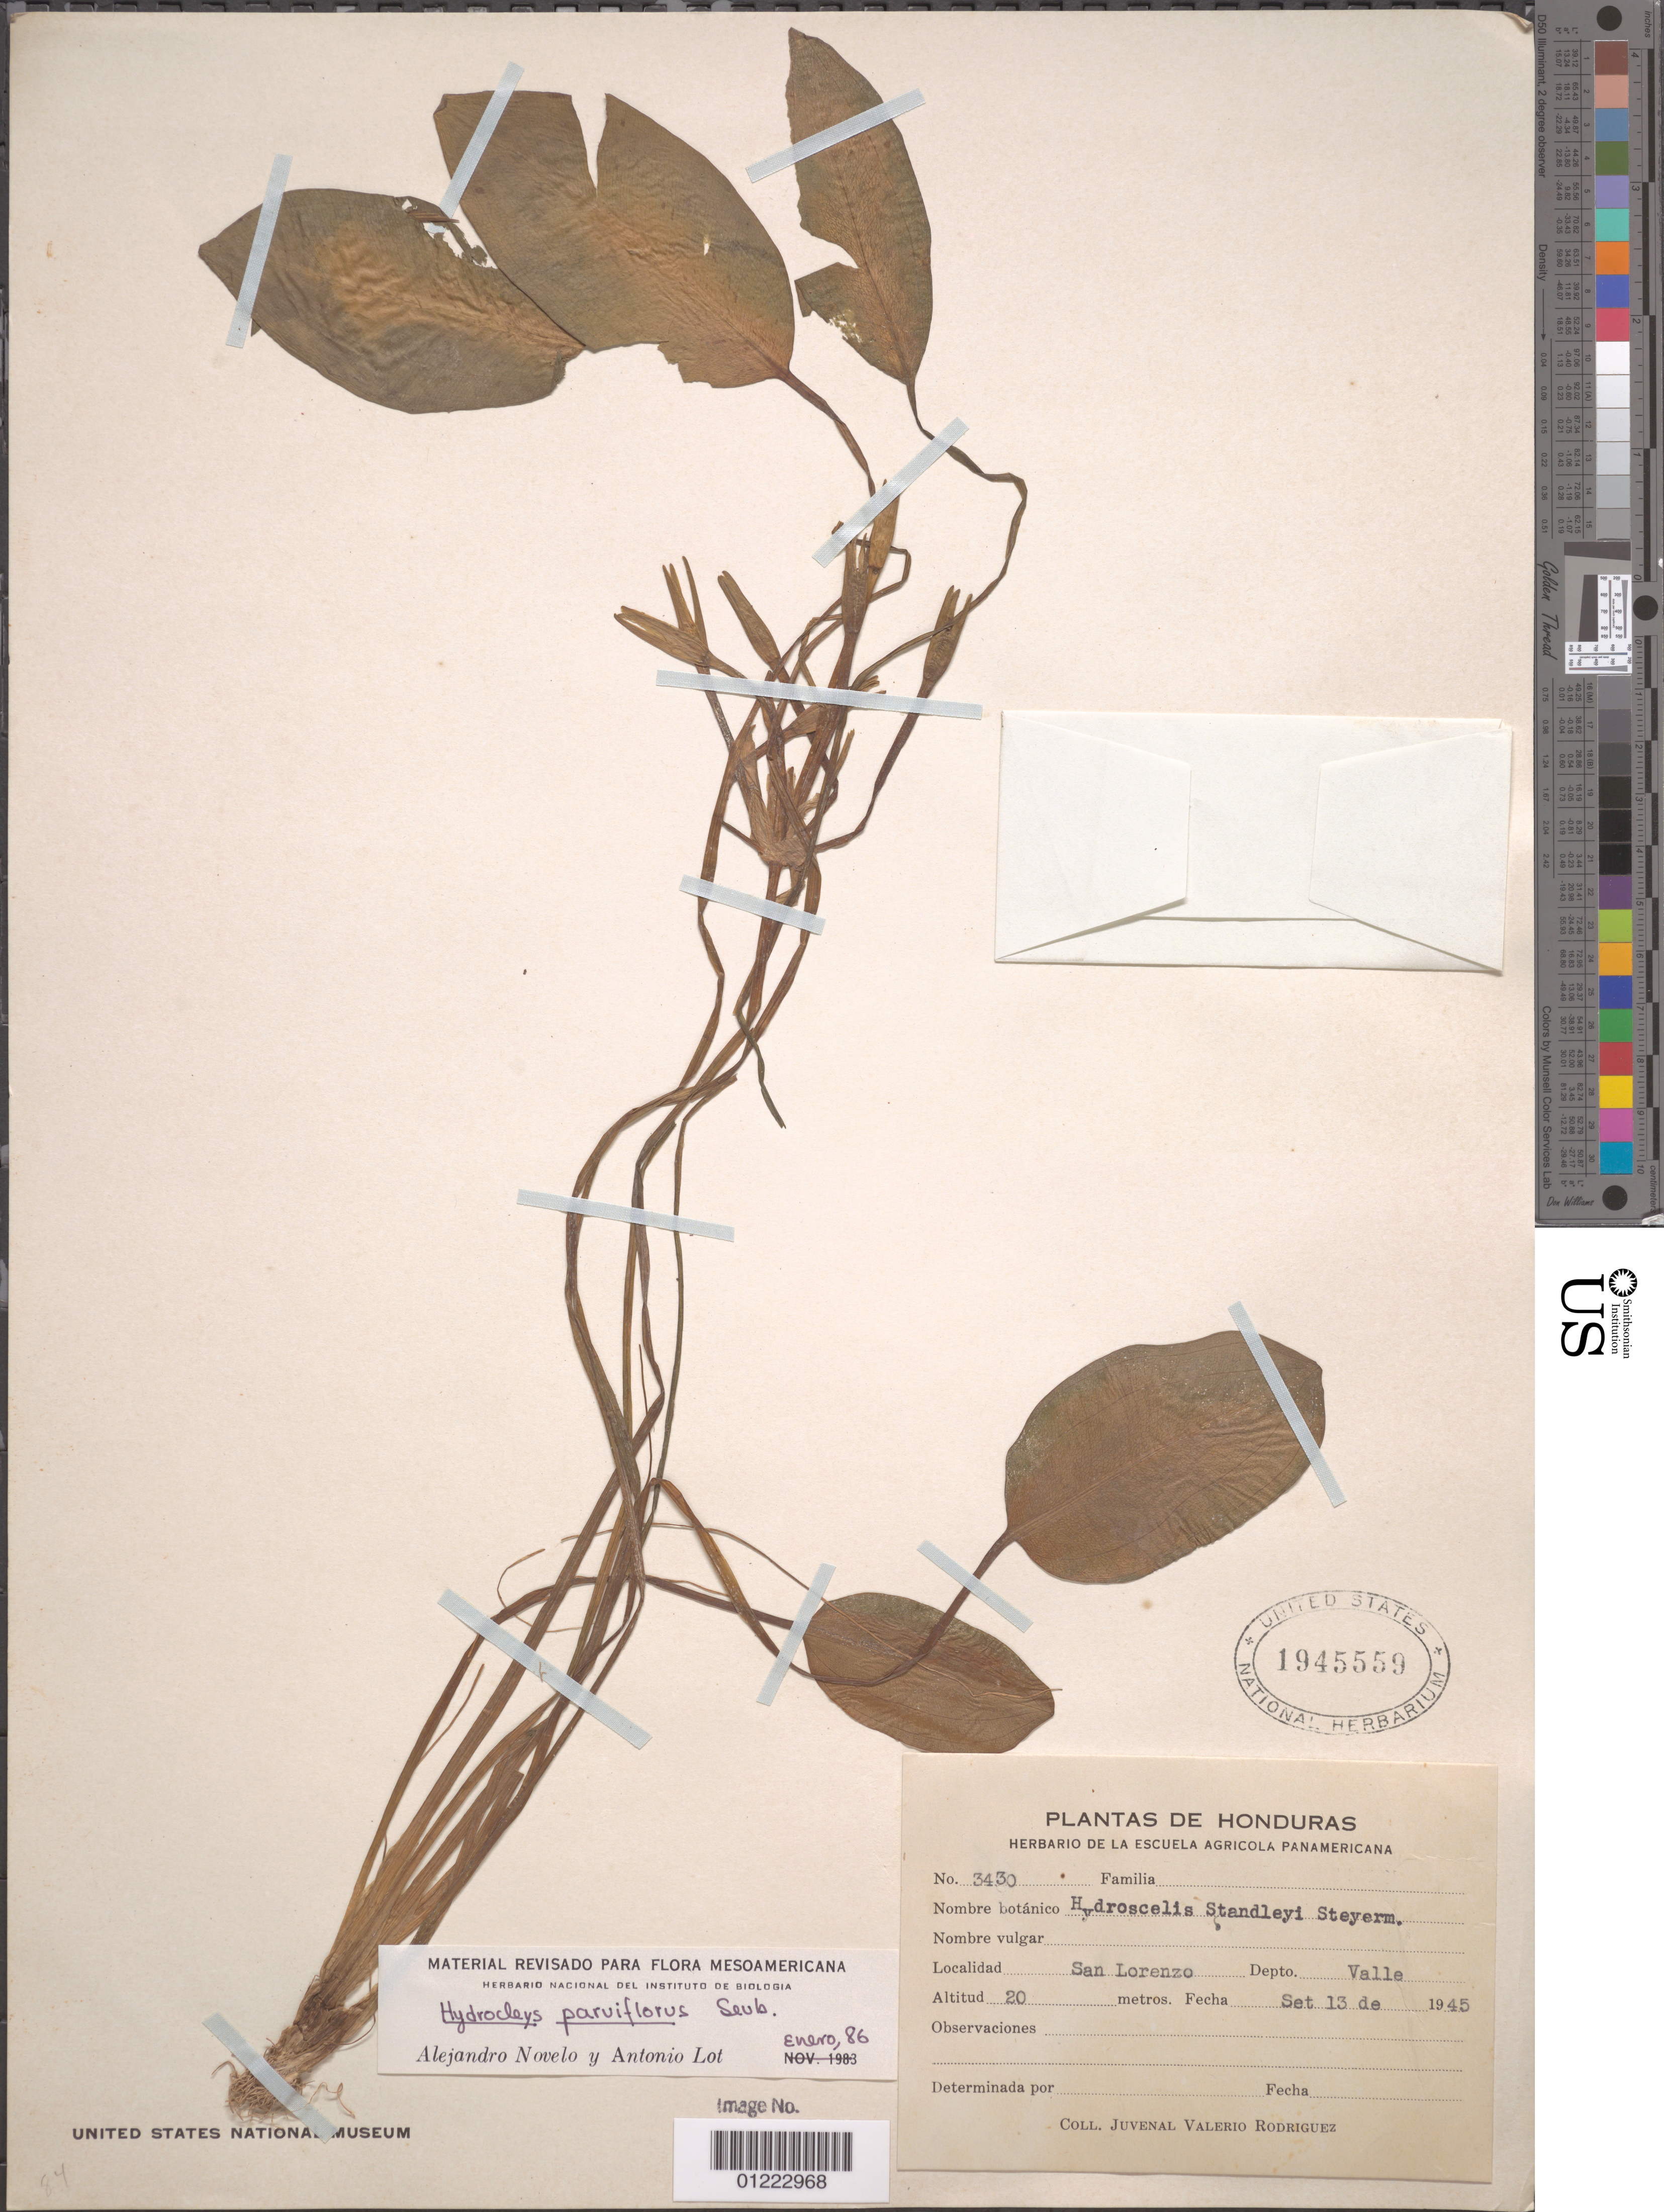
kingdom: Plantae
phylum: Tracheophyta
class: Liliopsida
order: Alismatales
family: Alismataceae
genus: Hydrocleys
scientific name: Hydrocleys parviflora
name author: Seub.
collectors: J. Valerio R.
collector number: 3430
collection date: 1945-09-13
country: Honduras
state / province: Valle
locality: San Lorenzo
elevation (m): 20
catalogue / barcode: US 1945559